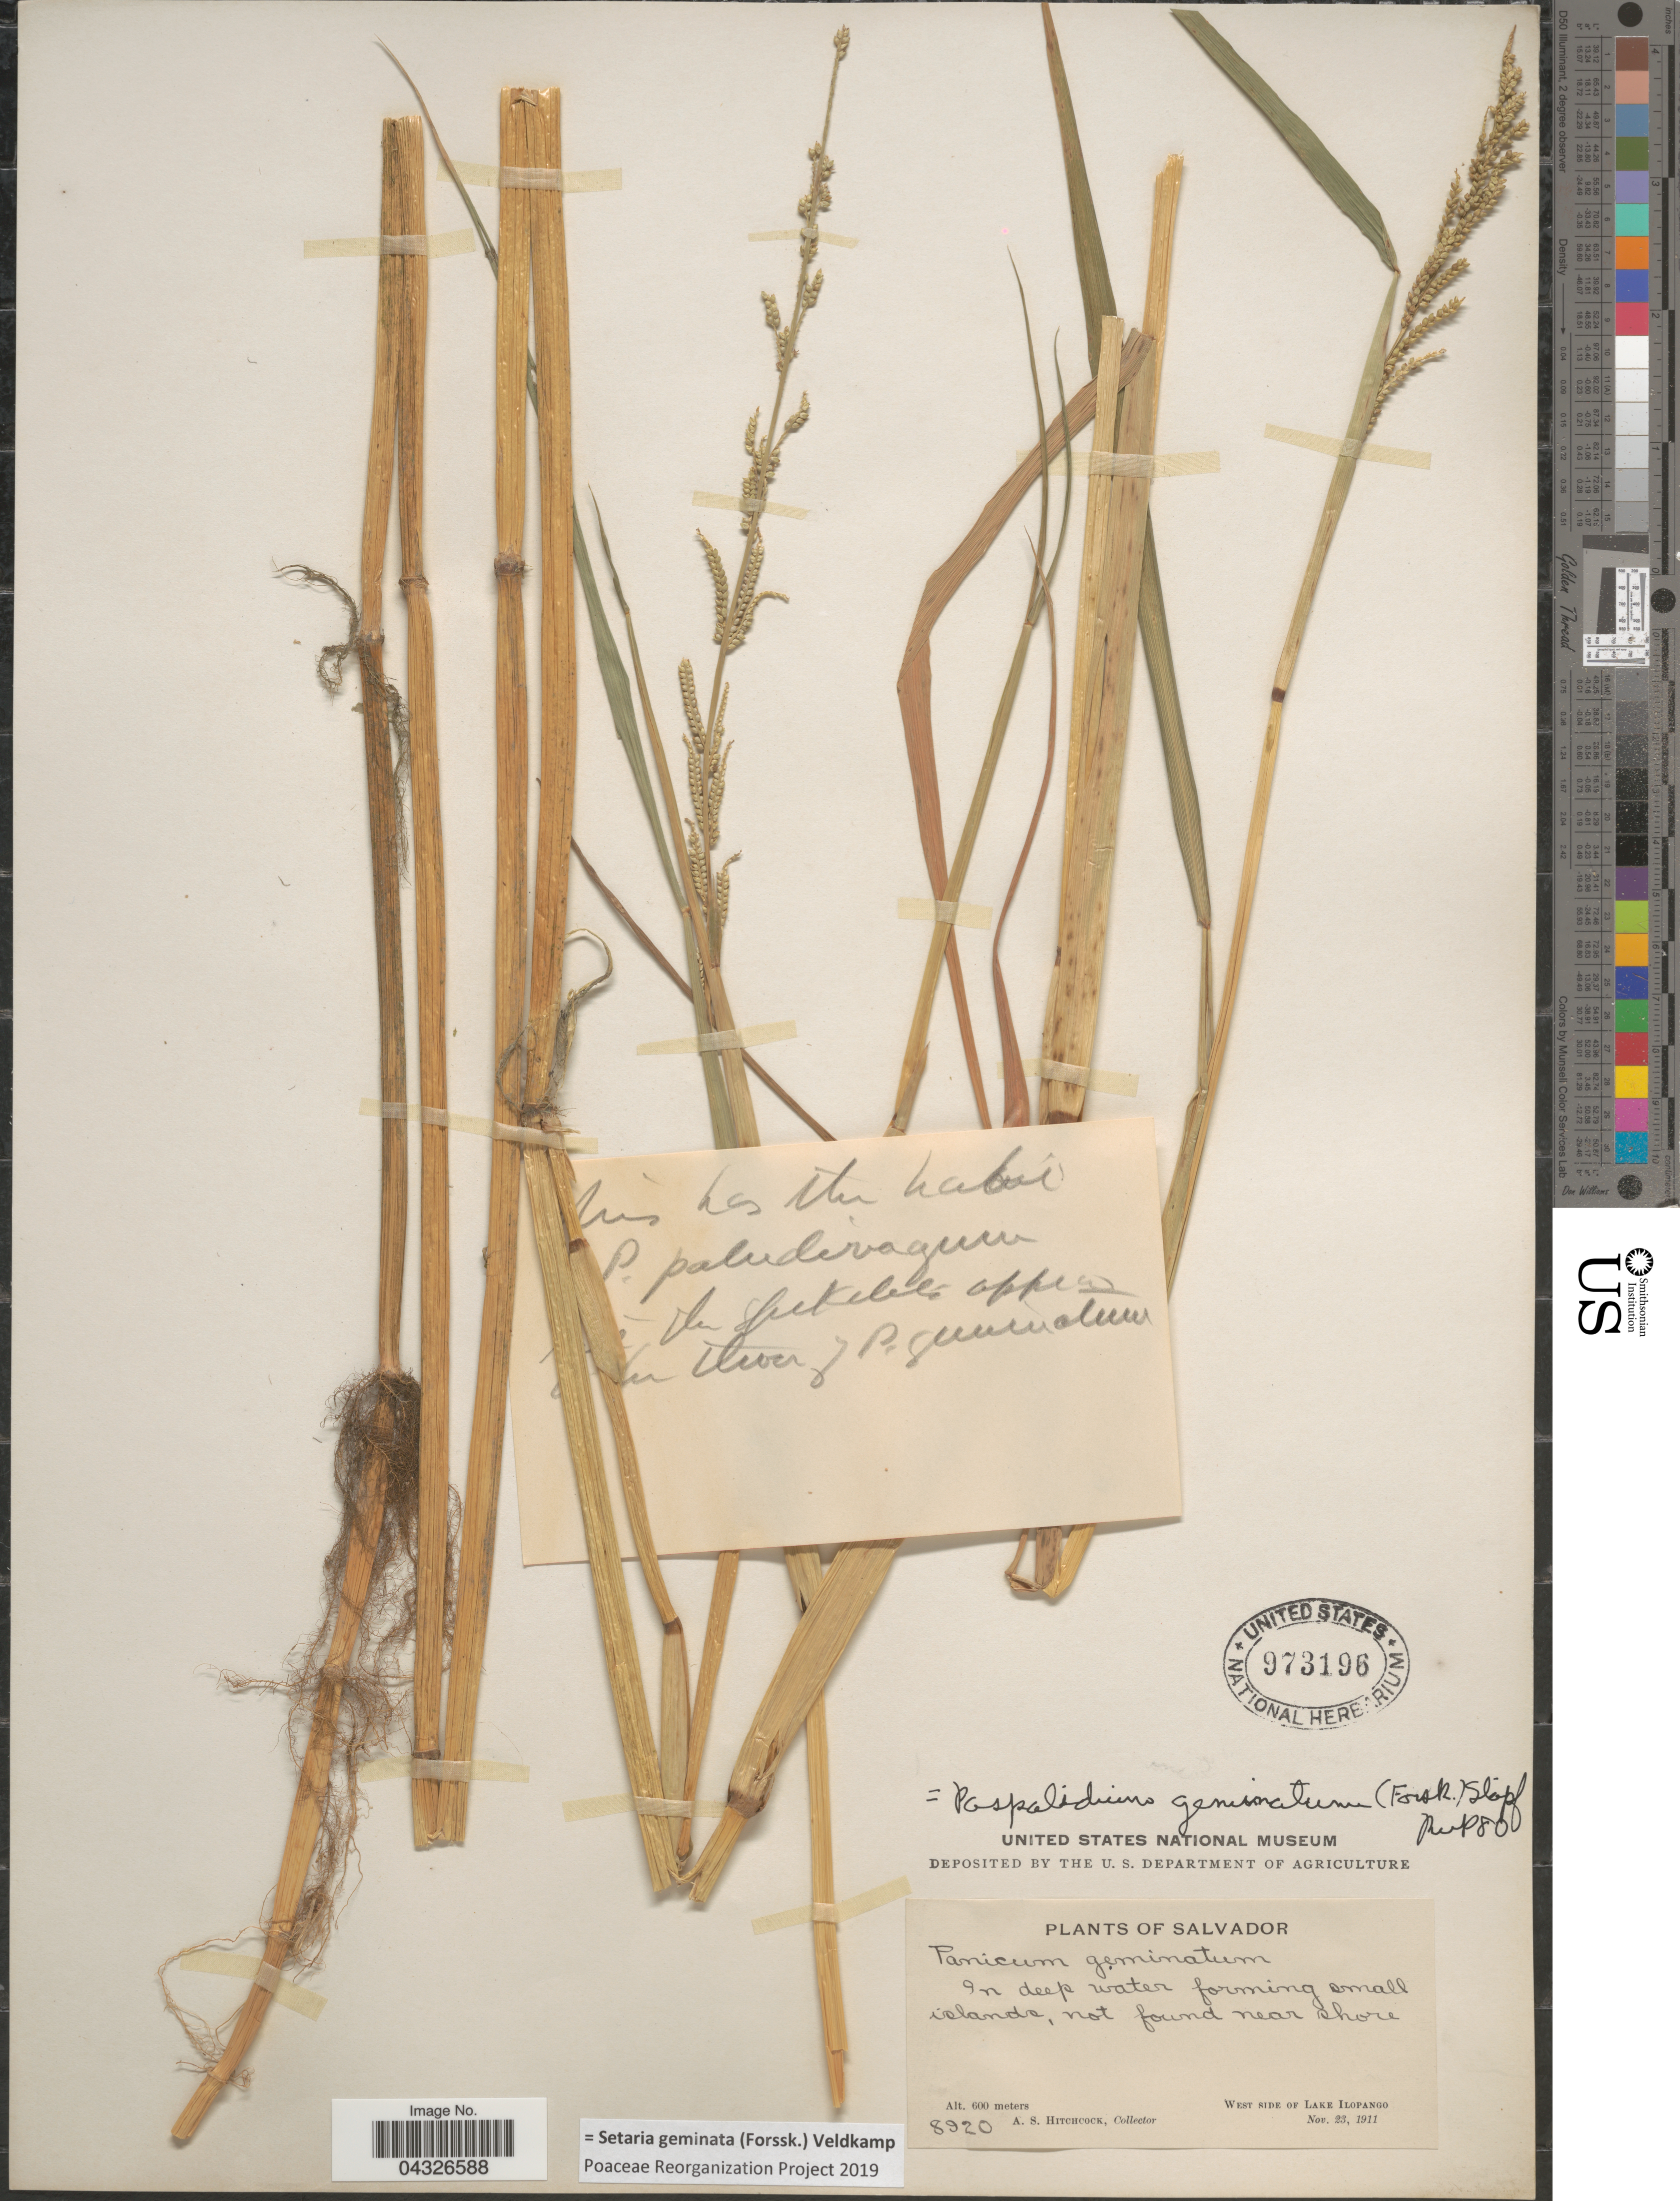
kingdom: Plantae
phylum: Tracheophyta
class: Liliopsida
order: Poales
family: Poaceae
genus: Setaria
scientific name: Setaria geminata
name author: (Forssk.) Veldkamp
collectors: A. S. Hitchcock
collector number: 8920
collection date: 1911-11-23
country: El Salvador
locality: West side of Lake Ilopango.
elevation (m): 600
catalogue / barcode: US 973196